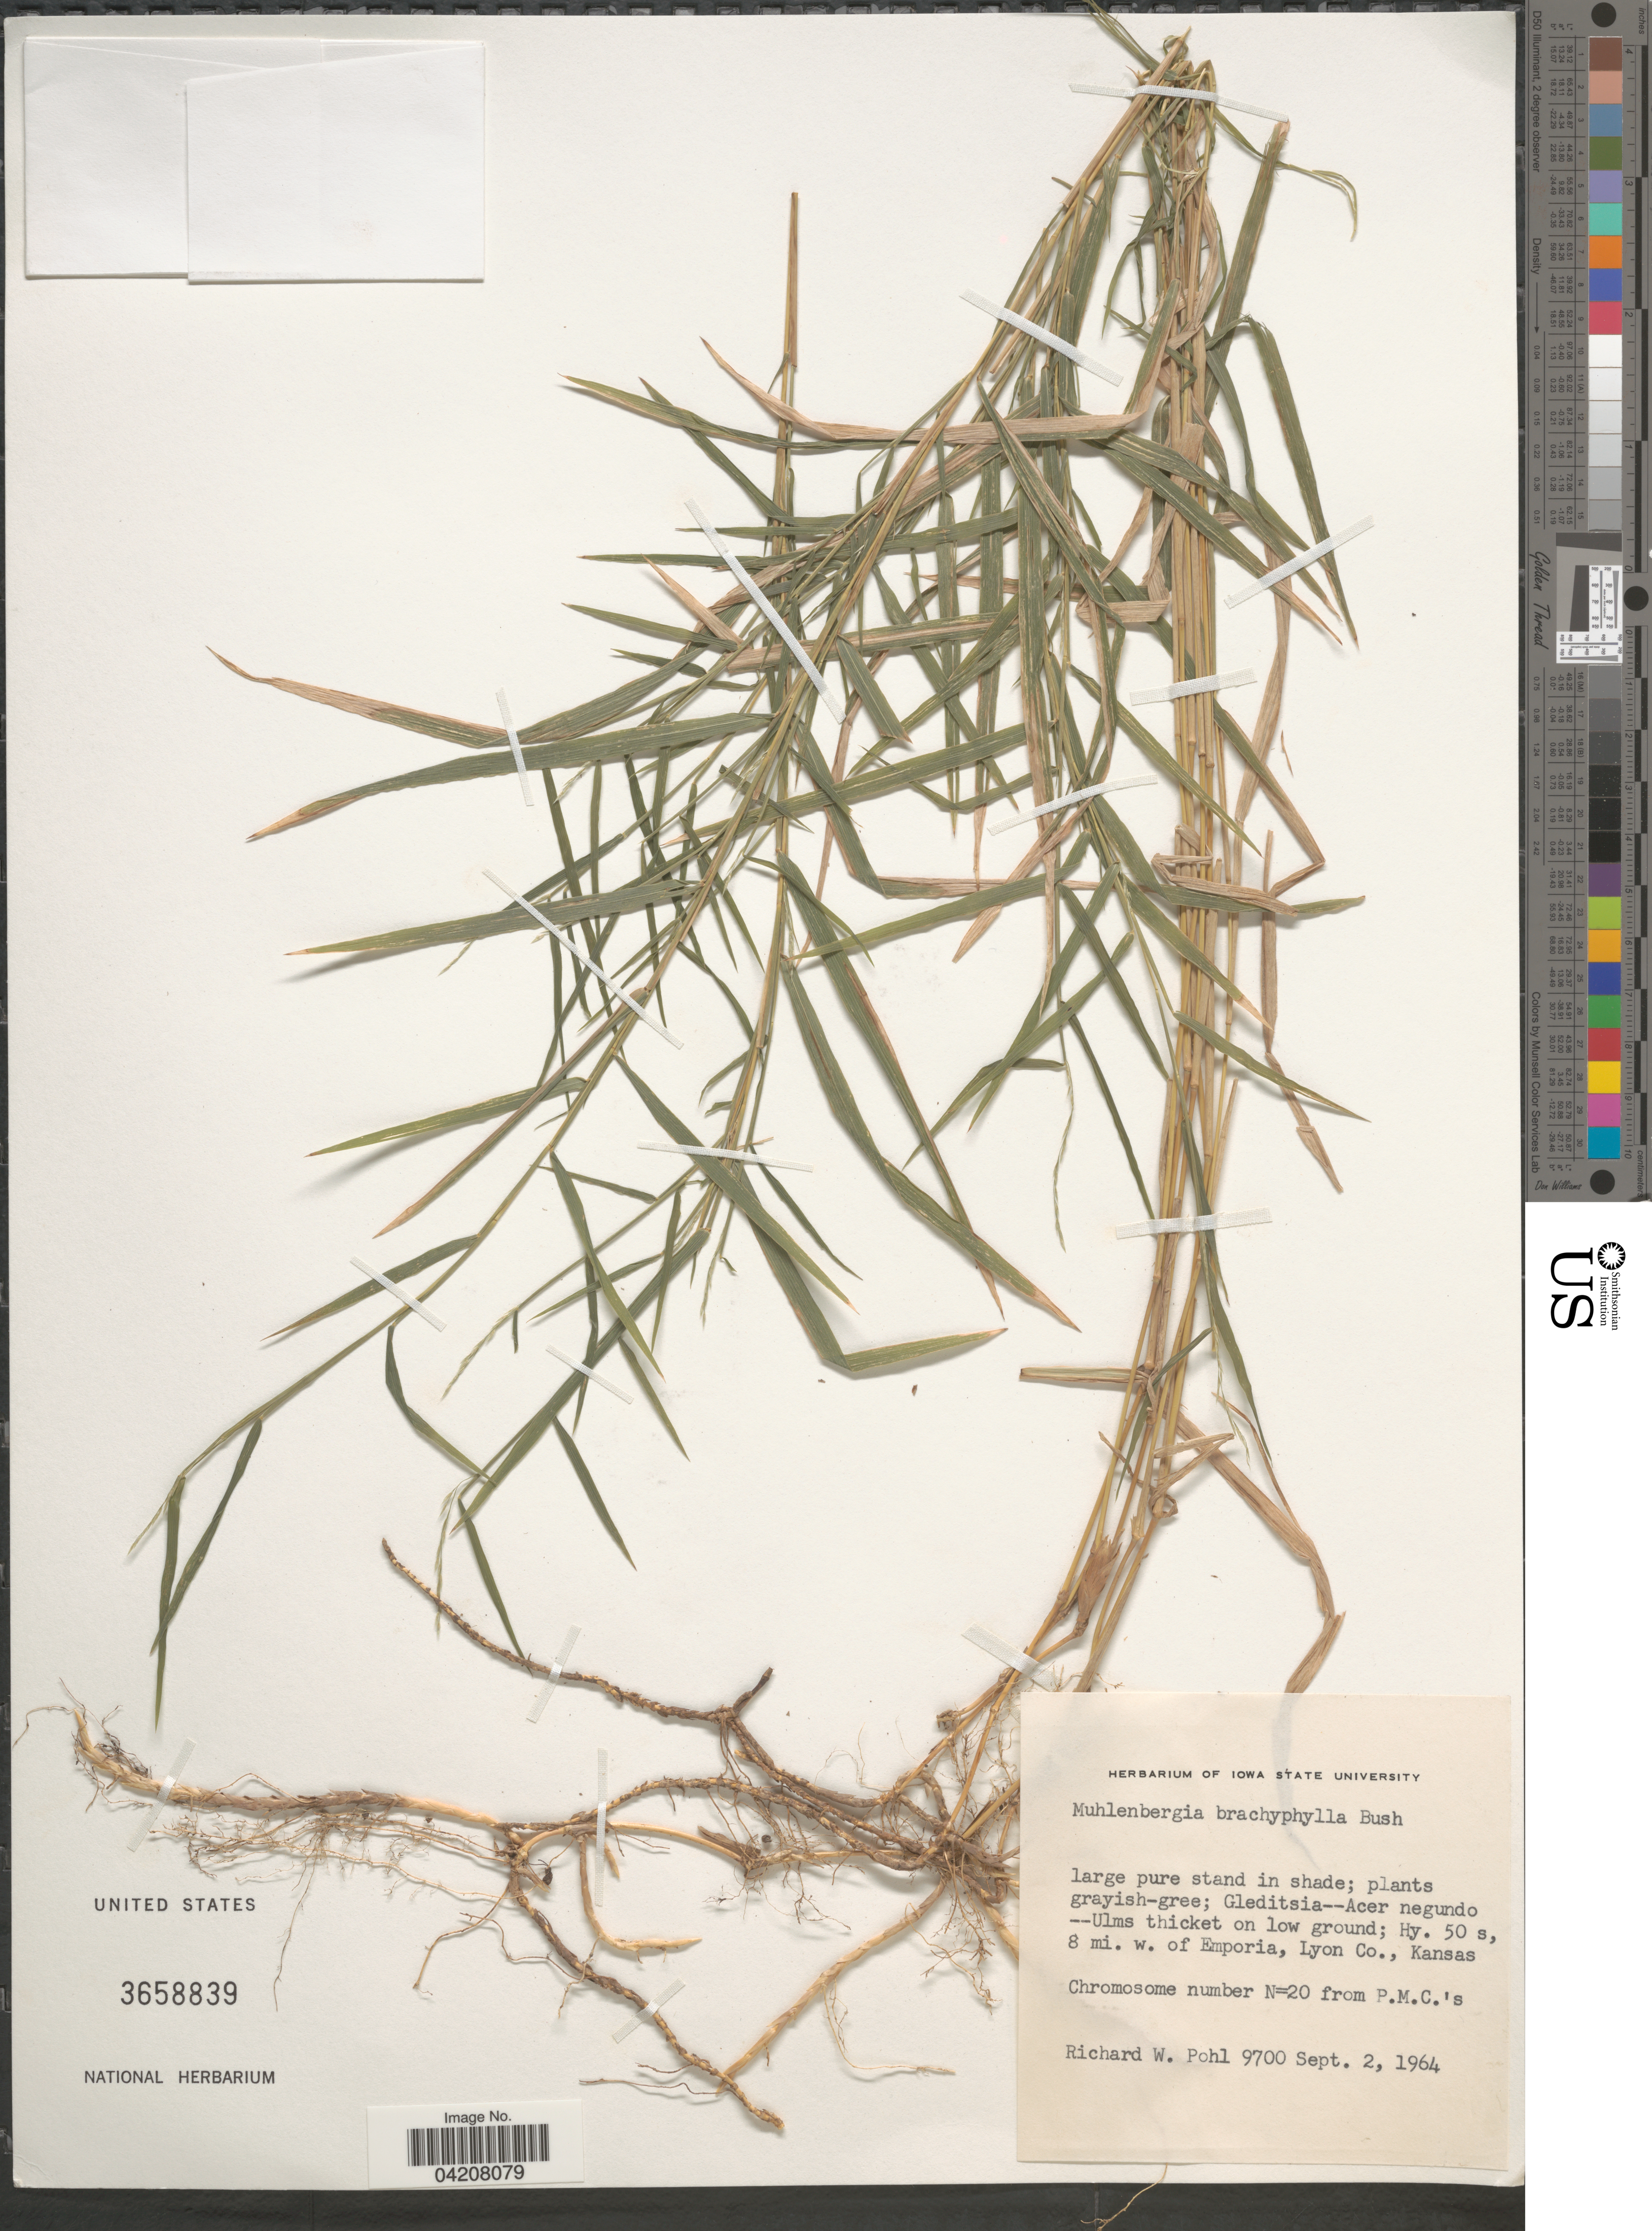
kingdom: Plantae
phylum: Tracheophyta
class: Liliopsida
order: Poales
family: Poaceae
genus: Muhlenbergia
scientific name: Muhlenbergia bushii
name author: R.W. Pohl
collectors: R. W. Pohl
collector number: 9700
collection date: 1964-09-02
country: United States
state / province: Kansas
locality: Ulms thicket on low ground; Hy. 50 s, 8 mi. w. of Emporia, Lyon Co.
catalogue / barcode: US 3658839